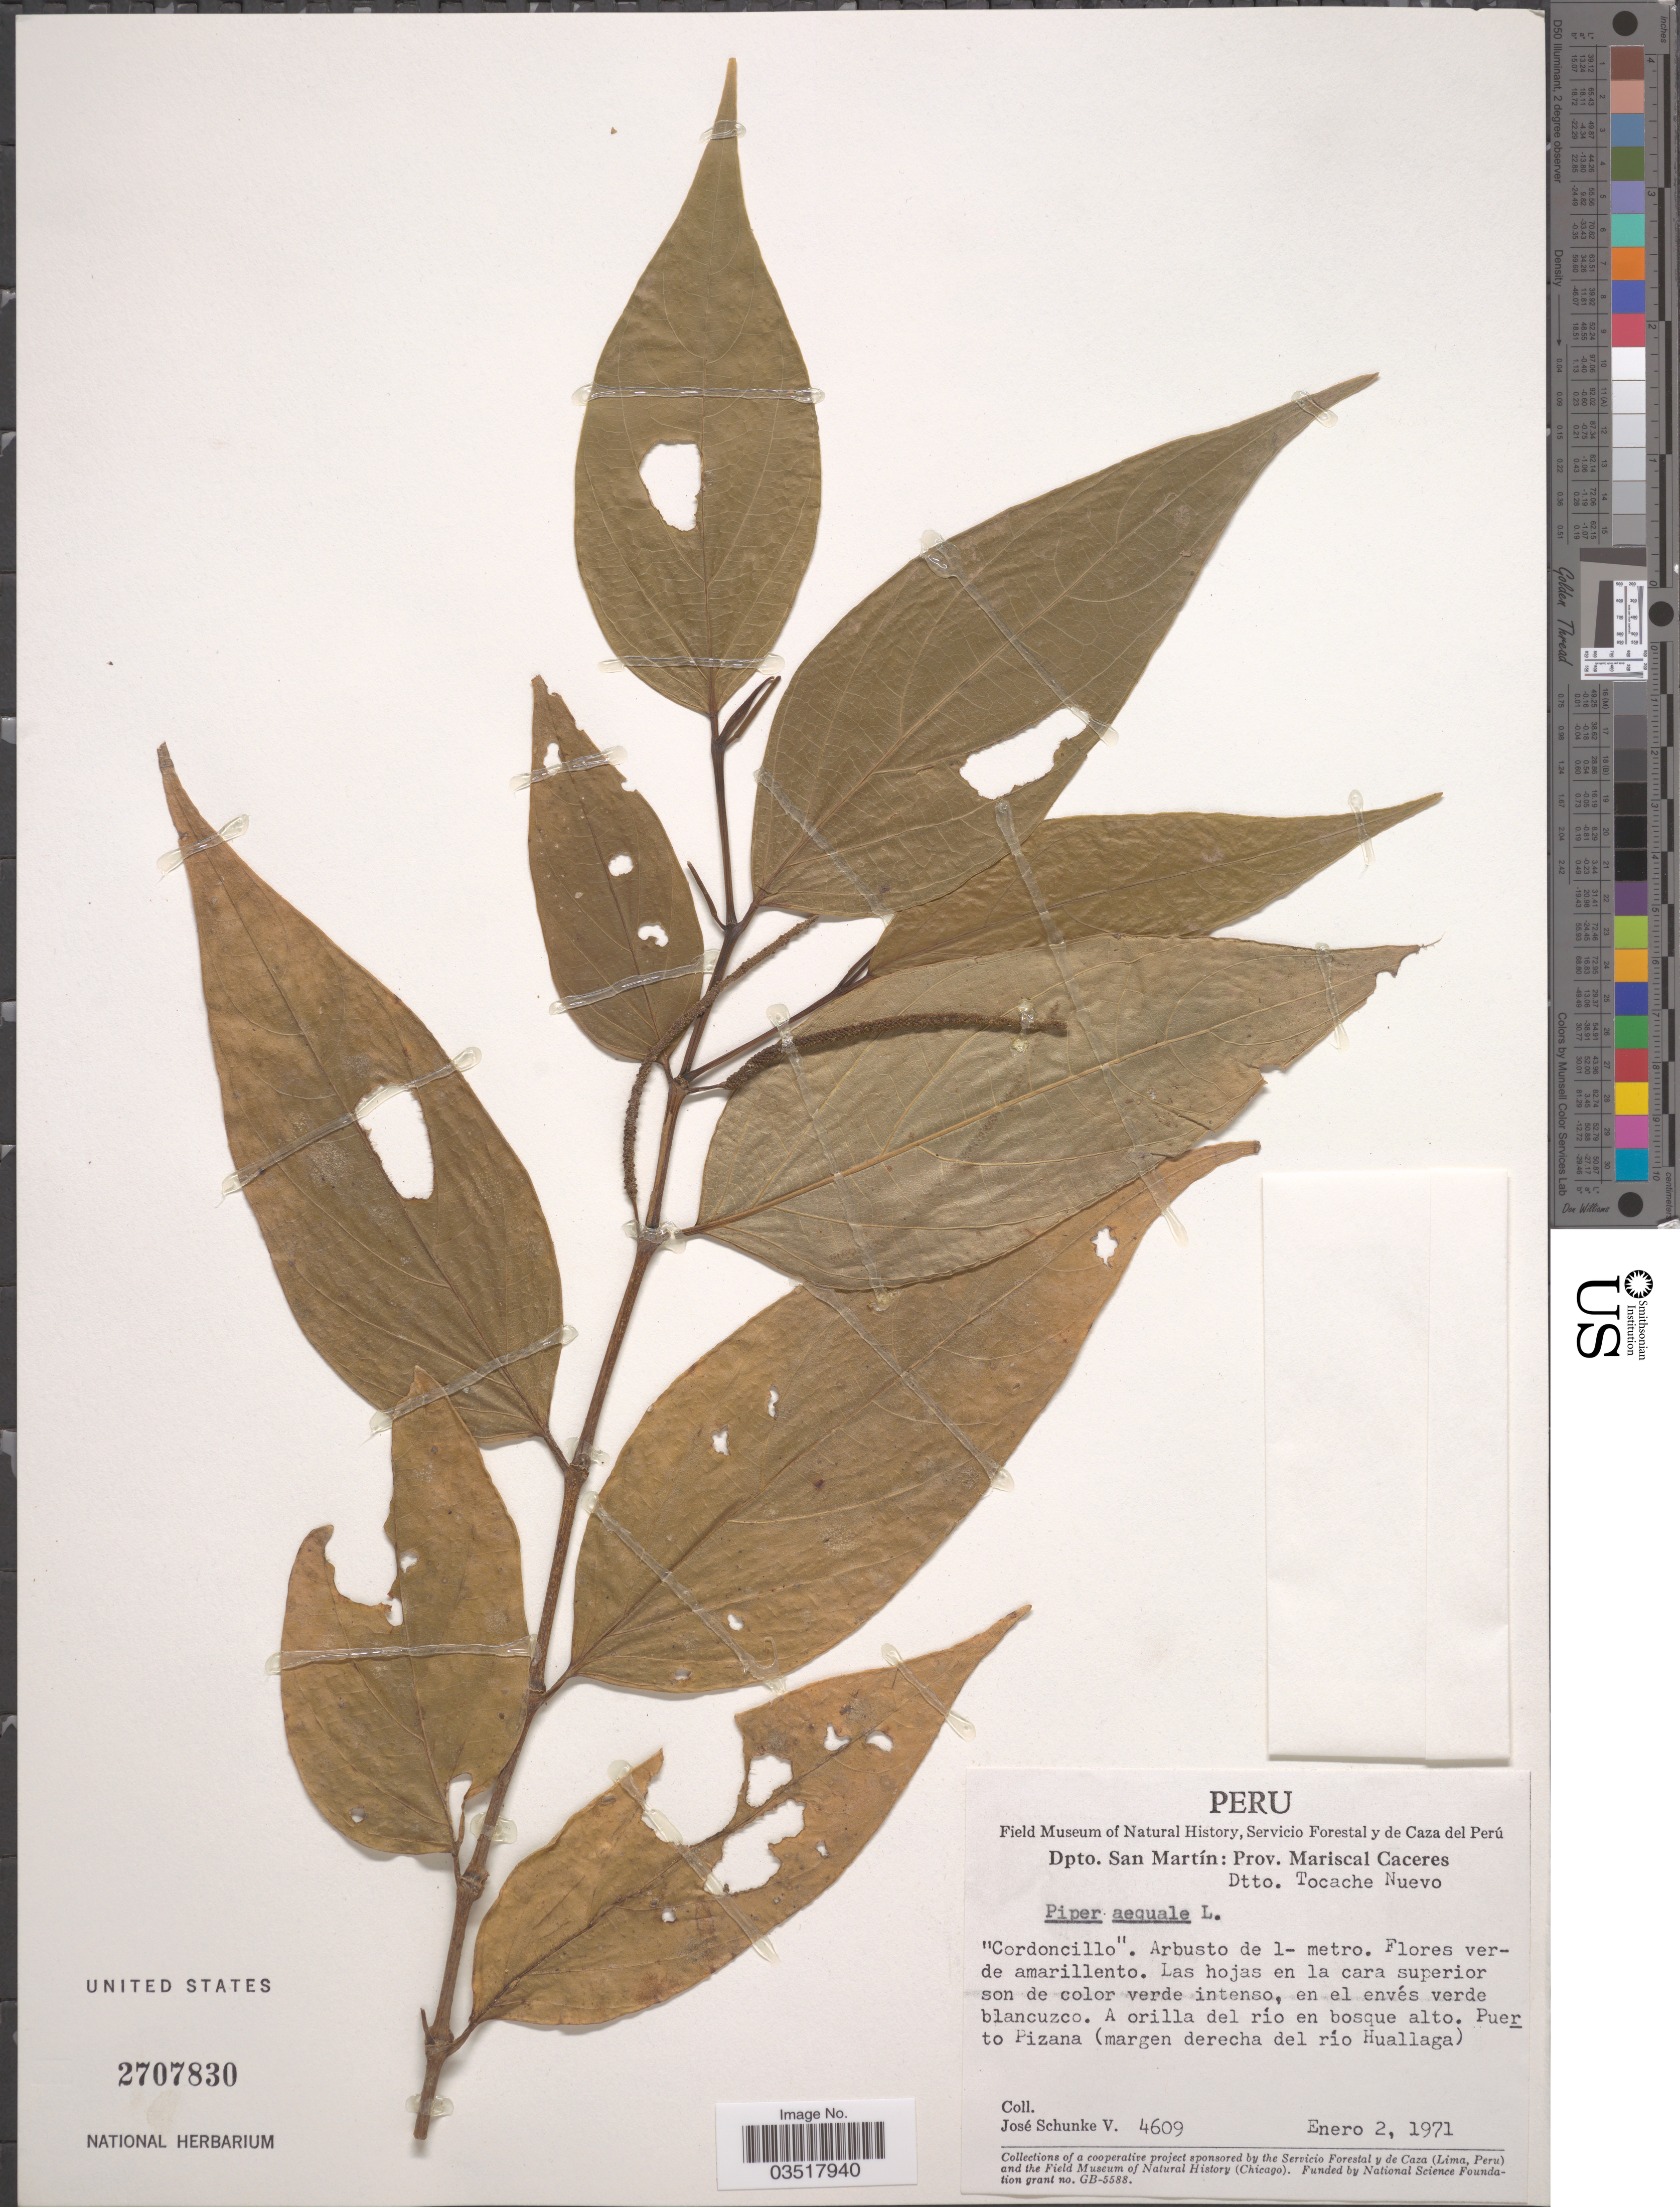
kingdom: Plantae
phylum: Tracheophyta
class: Magnoliopsida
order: Piperales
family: Piperaceae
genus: Piper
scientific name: Piper aequale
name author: Vahl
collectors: J. Schunke Vigo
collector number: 4609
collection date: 1971-01-02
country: Peru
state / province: San Martín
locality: Dpto. San Martín: Prov. Mariscal Caceres. Dtto. Tocache Nuevo. Puerto Pizana (margen derecha del río Huallaga).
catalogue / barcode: US 2707830